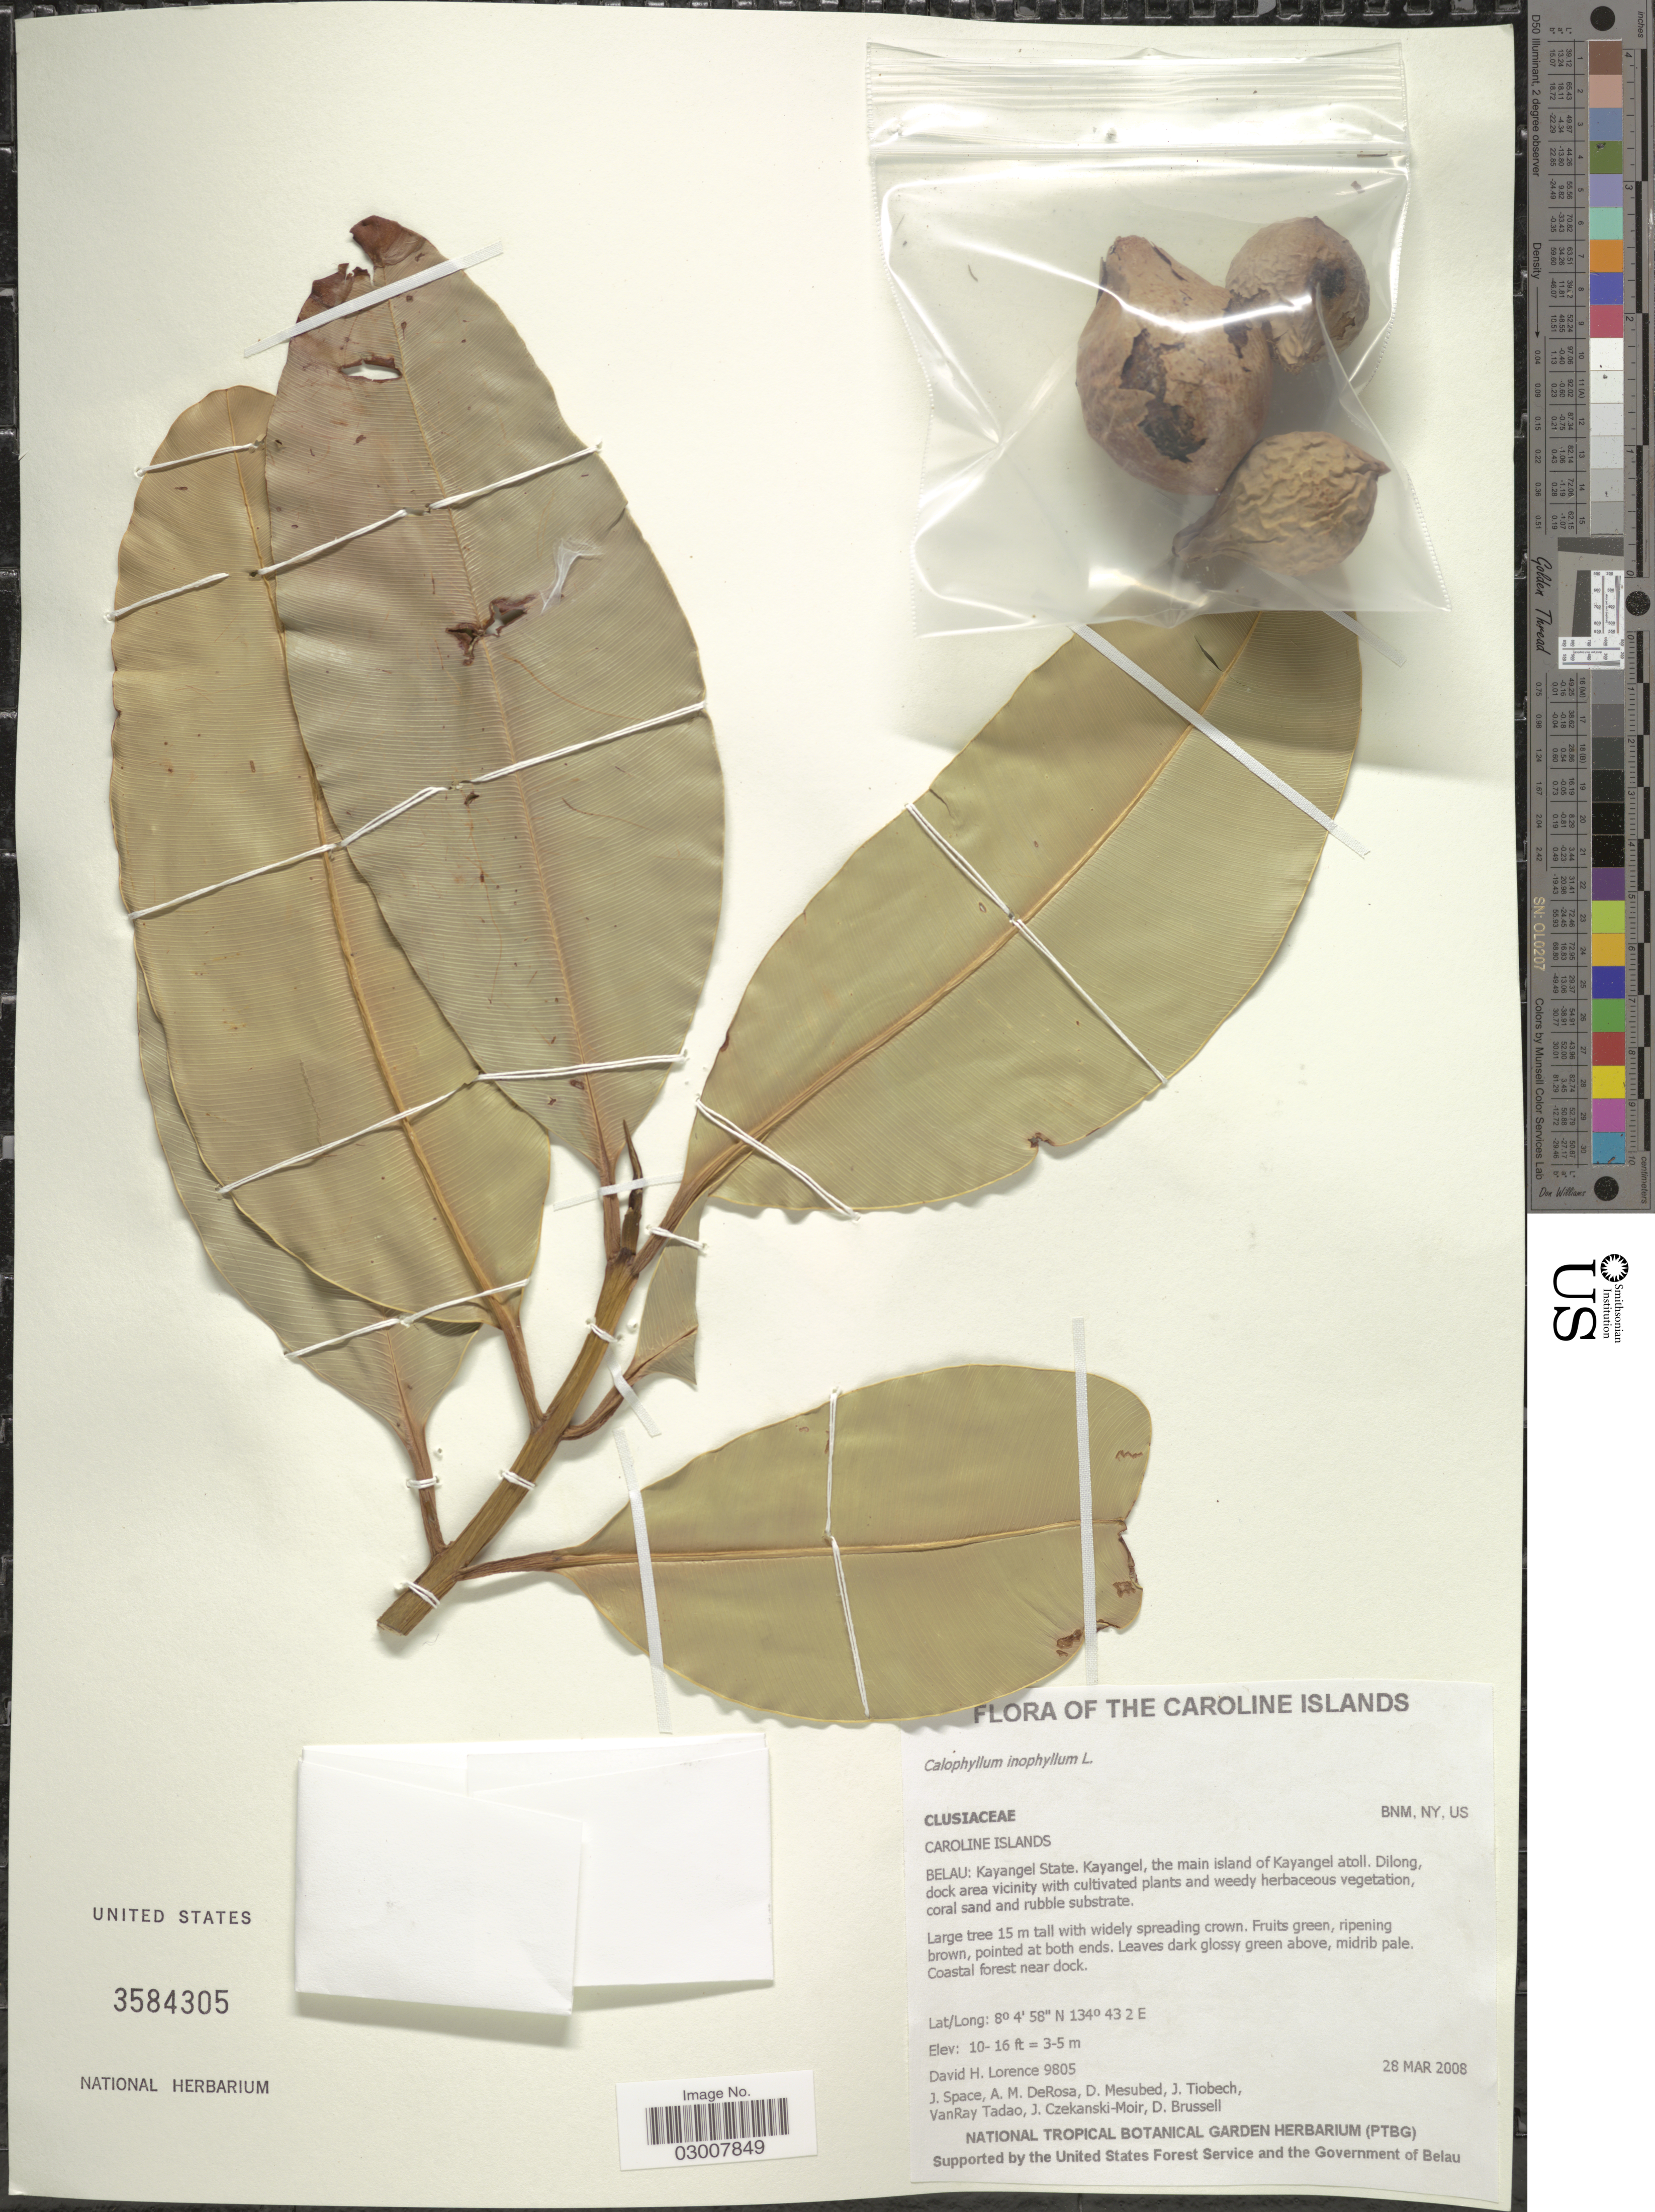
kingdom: Plantae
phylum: Tracheophyta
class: Magnoliopsida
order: Malpighiales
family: Calophyllaceae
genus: Calophyllum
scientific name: Calophyllum inophyllum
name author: L.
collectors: D. Lorence, J. Space, A. DeRosa, D. Mesubed & et al.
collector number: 9805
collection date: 2008-03-28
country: Palau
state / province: Belau Outliers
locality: The Caroline Islands. Belau: Kayangel State. Kayangel, the main island of Kayangel atoll. Dilong, dock area vicinity.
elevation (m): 3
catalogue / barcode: US 3584305